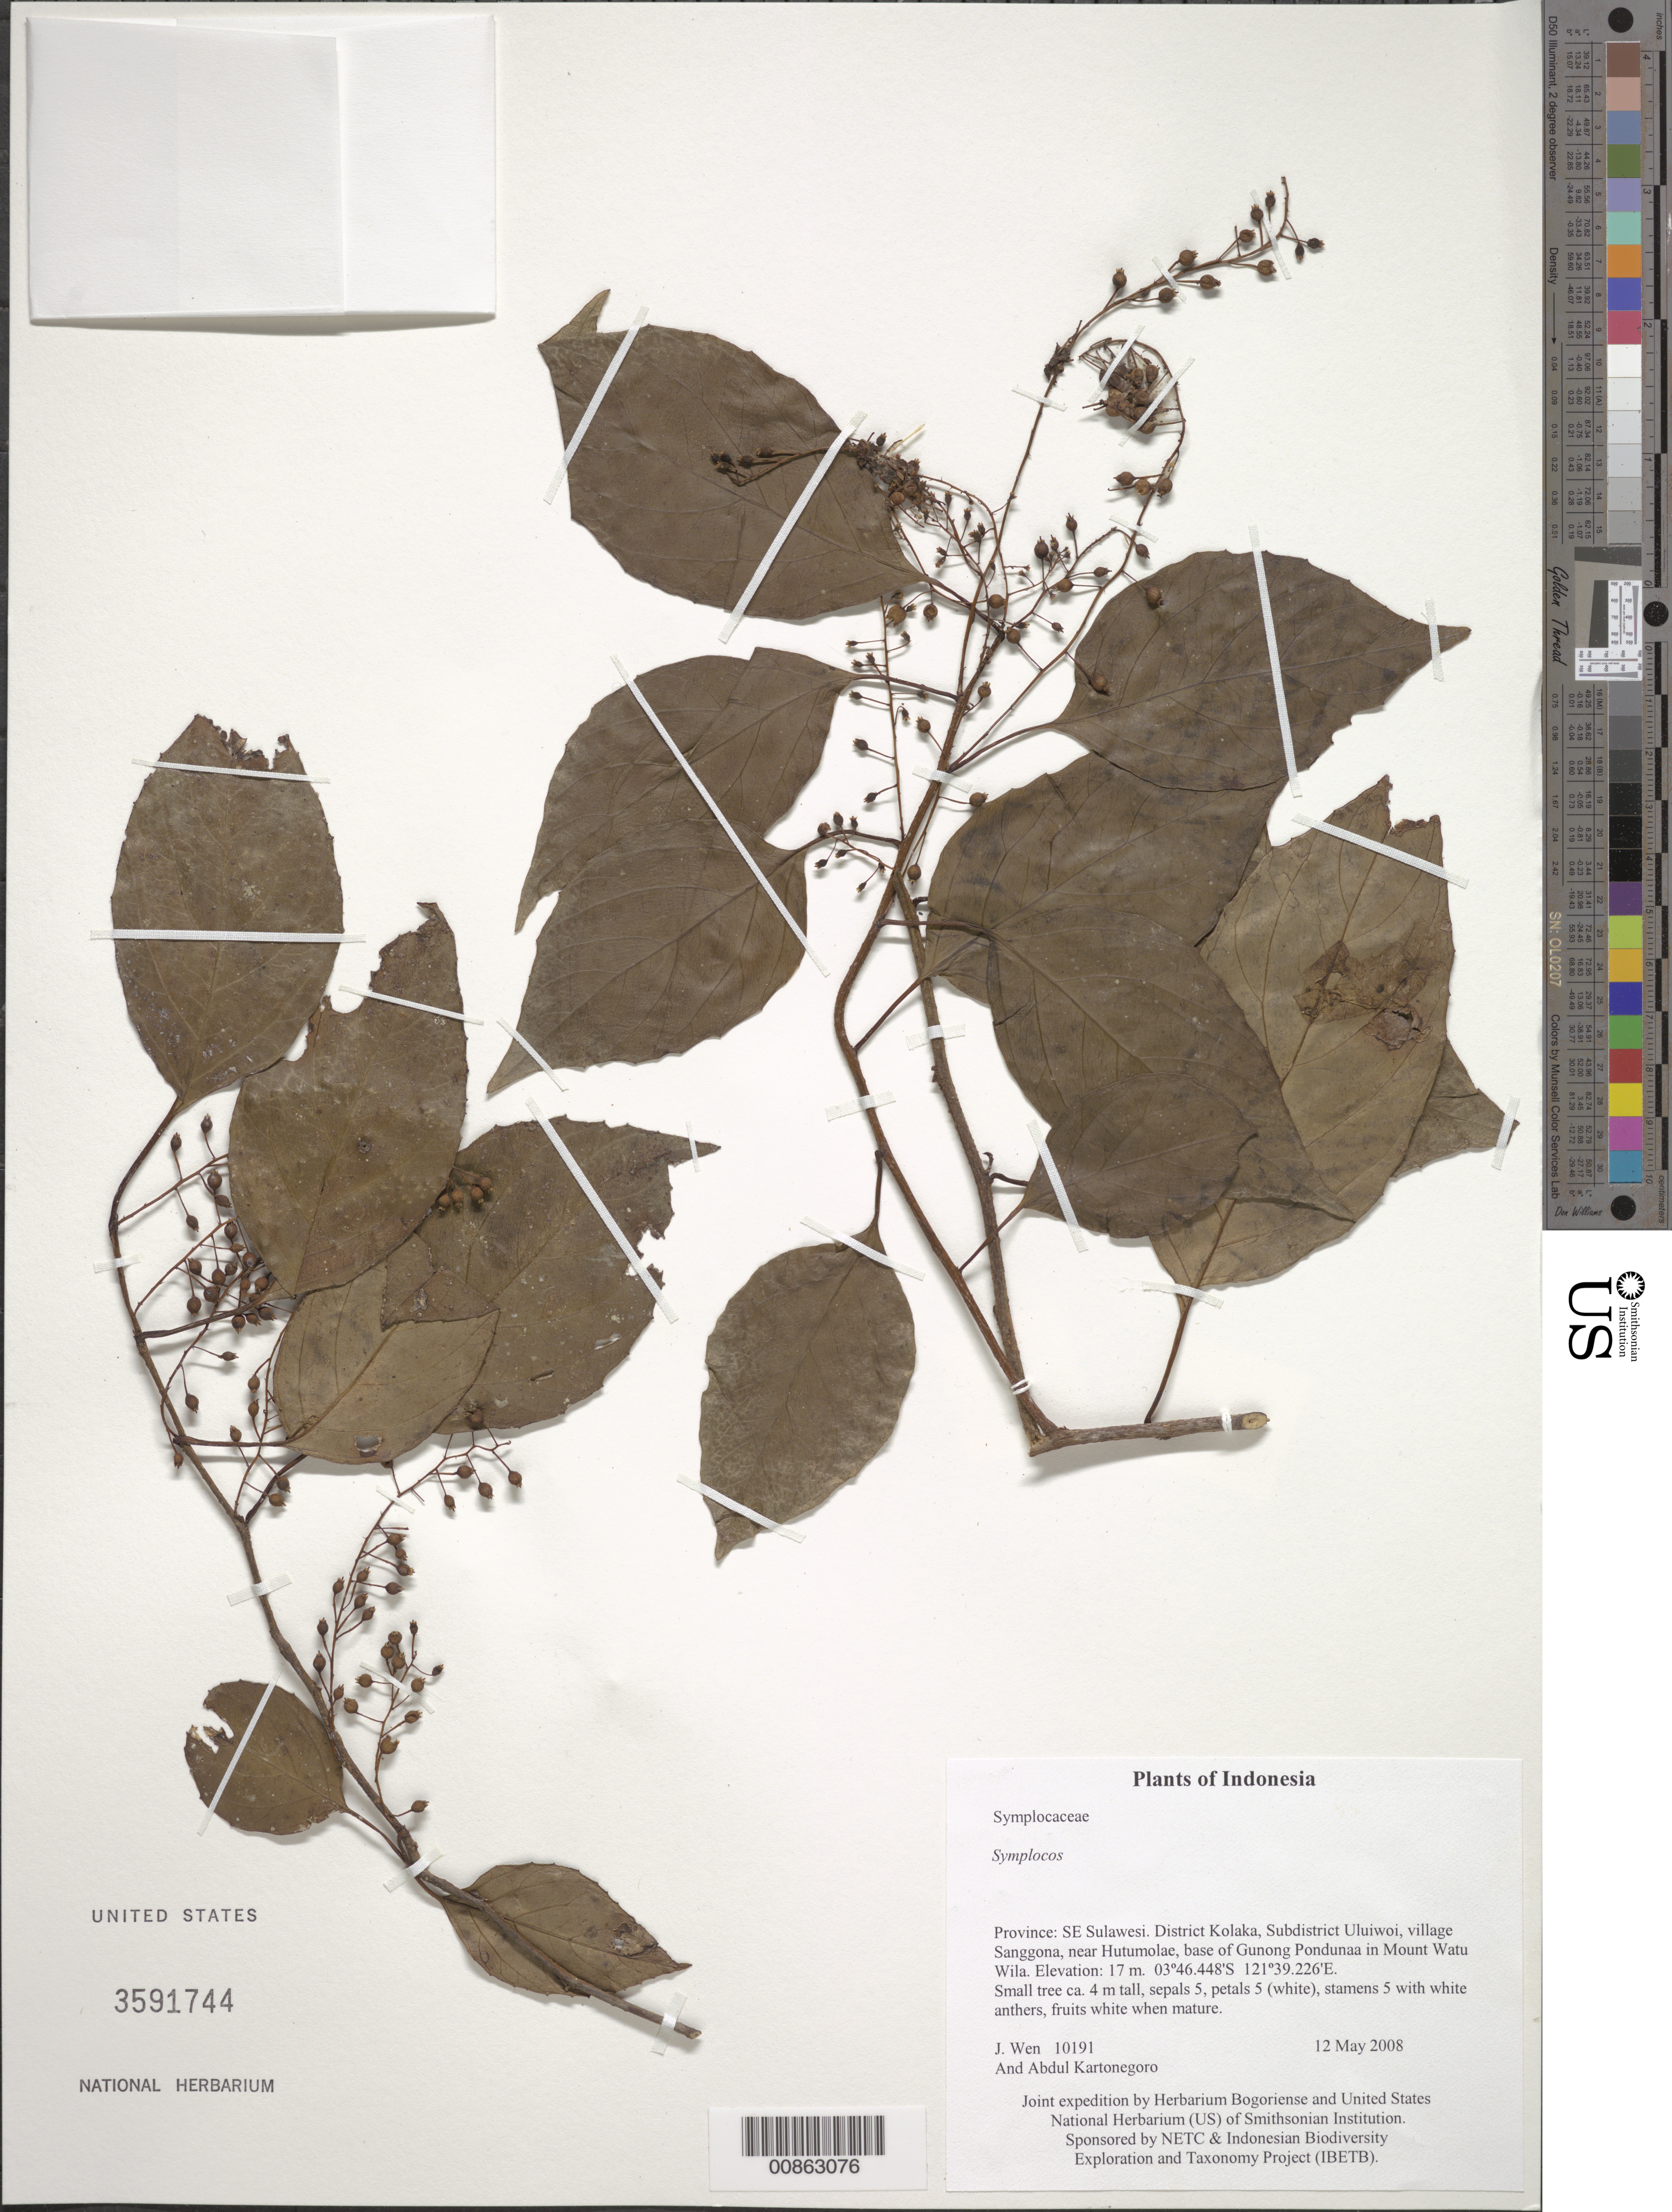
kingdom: Plantae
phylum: Tracheophyta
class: Magnoliopsida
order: Ericales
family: Symplocaceae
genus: Symplocos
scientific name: Symplocos sp.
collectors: J. Wen & A. Kartonegoro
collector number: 10191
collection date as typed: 12 May 2008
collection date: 2008-05-12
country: Indonesia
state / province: Sulawesi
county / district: Sulawesi Tenggara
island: Sulawesi [Celebes]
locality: District Kolaka, Subdistrict Uluiwoi, village Sanggona, near Hutumolae, base of Gunong Pondunaa in Mount Watu Wila.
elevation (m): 17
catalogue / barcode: US 3591744